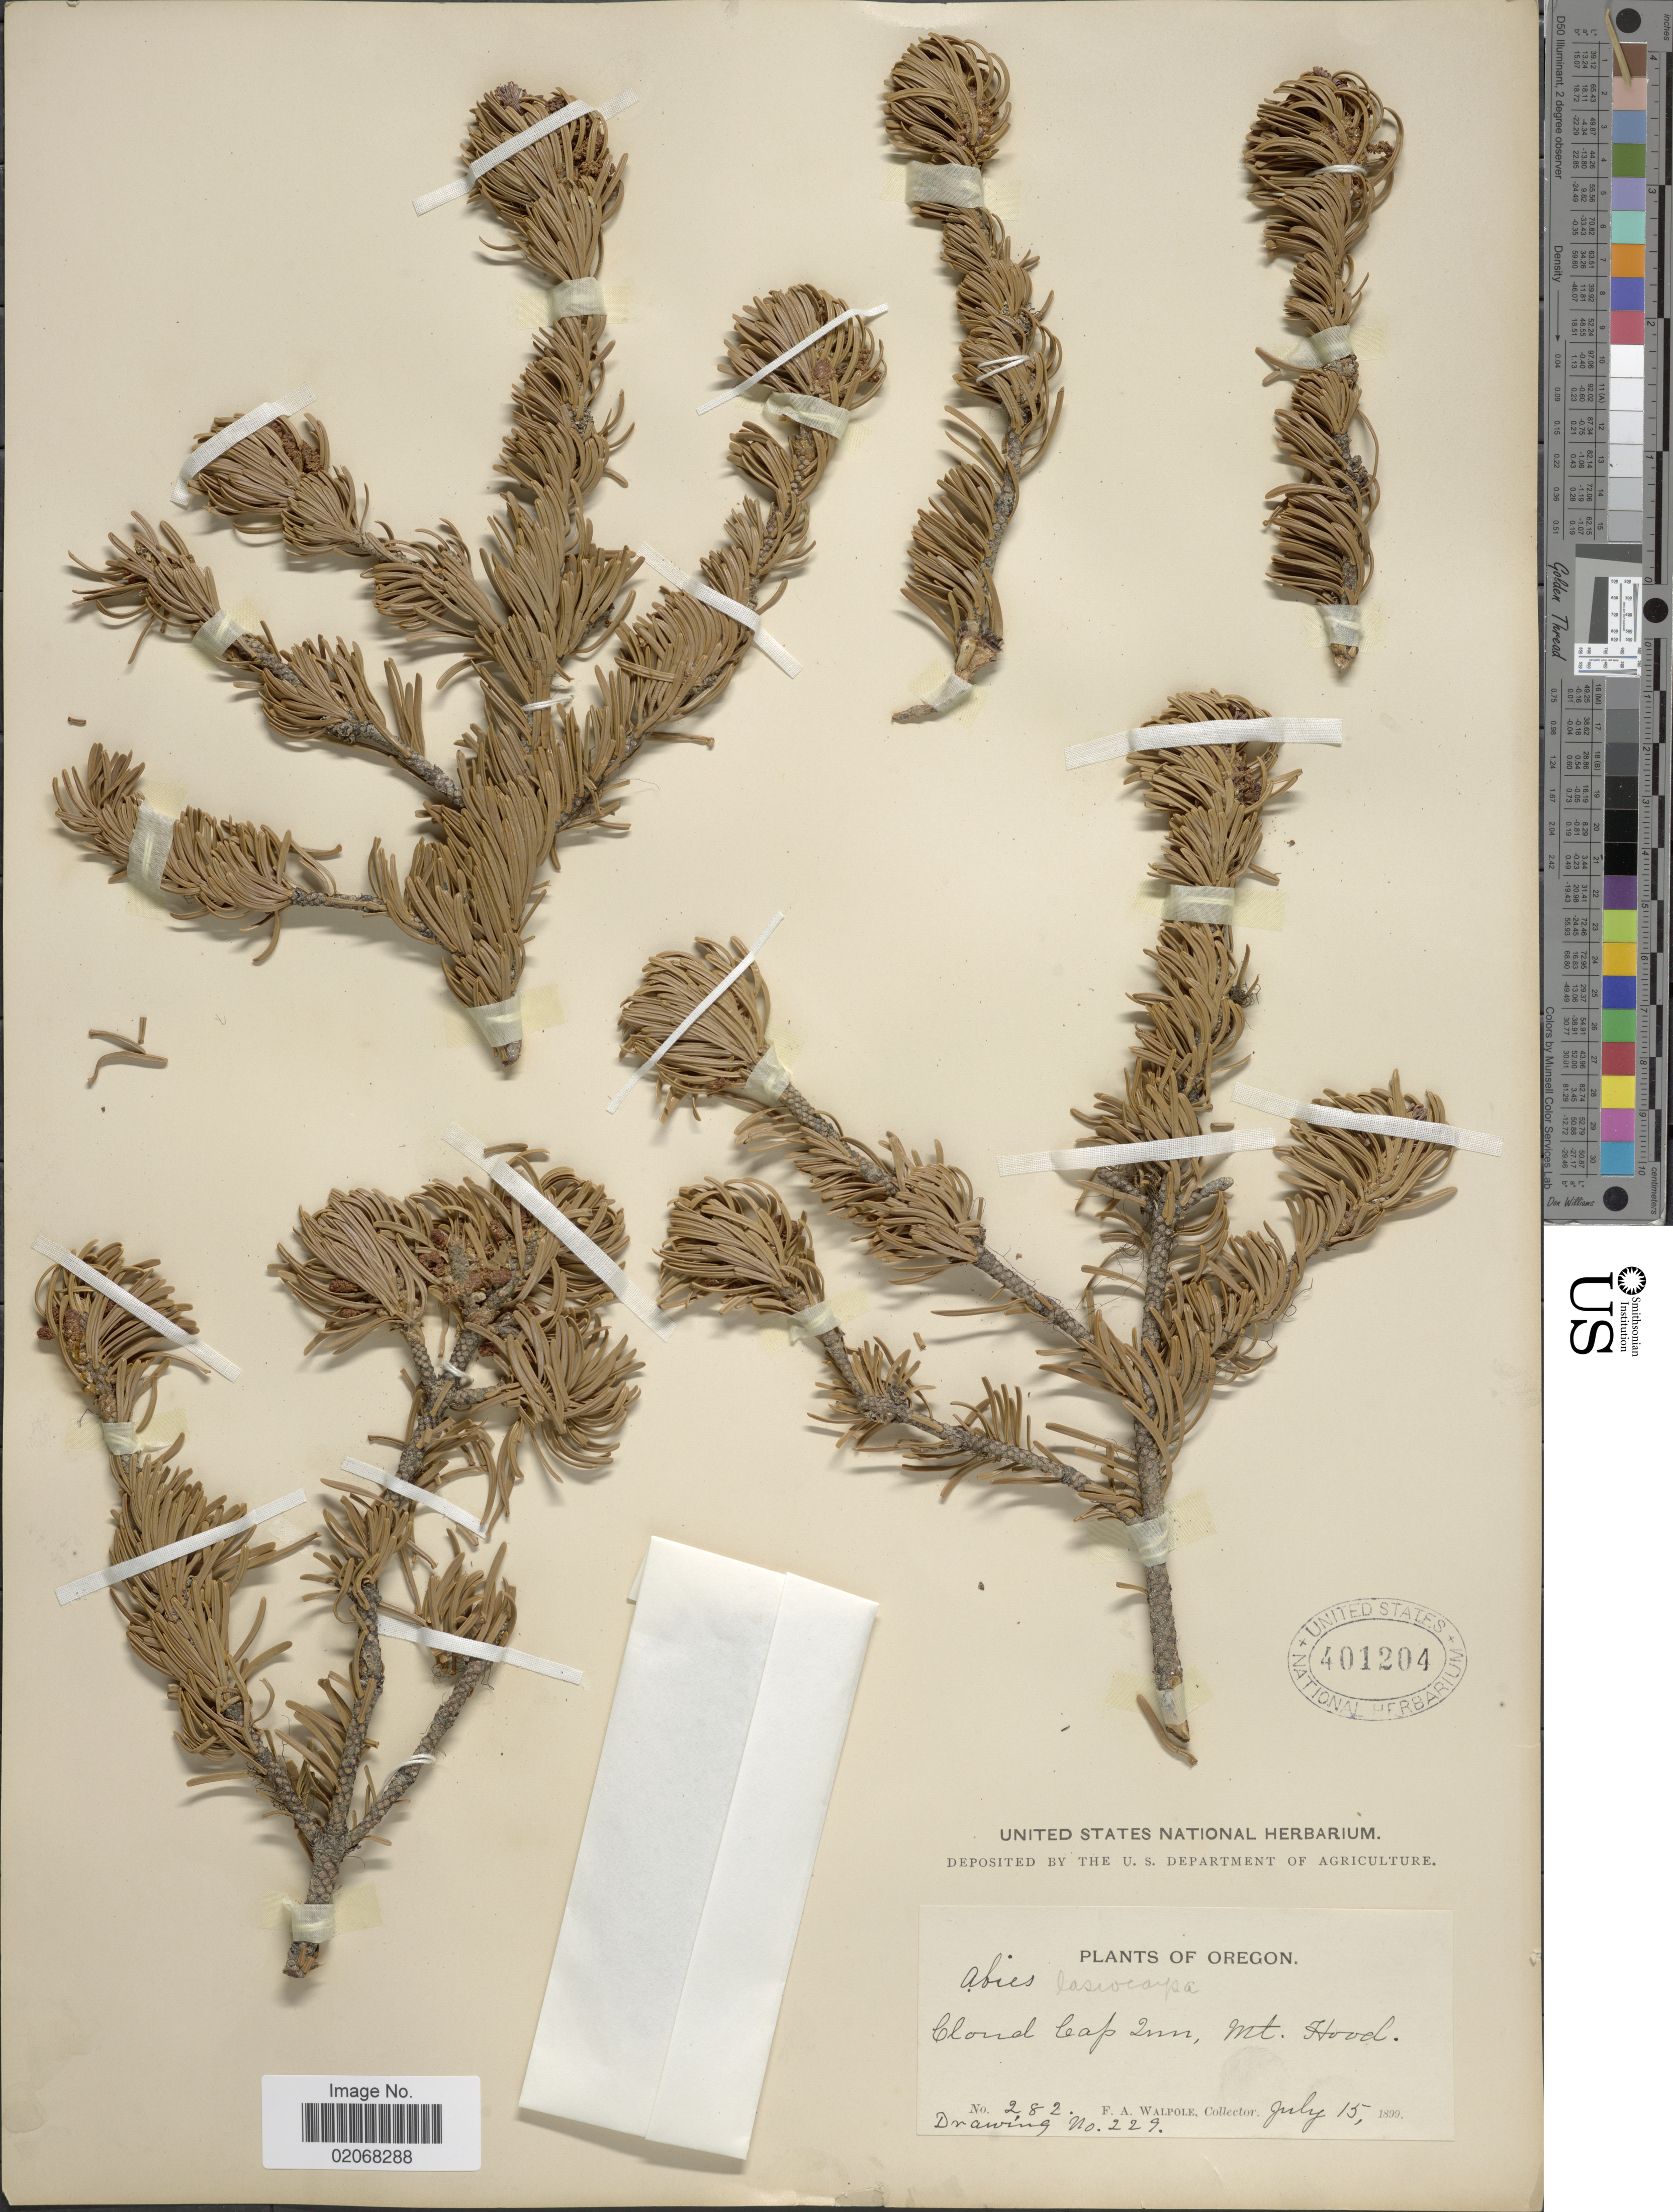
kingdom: Plantae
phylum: Tracheophyta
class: Pinopsida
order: Pinales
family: Pinaceae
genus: Abies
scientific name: Abies lasiocarpa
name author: (Hook.) Nutt.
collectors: F. Walpole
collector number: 282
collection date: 1899-07-15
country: United States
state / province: Oregon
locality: Cloud Cap Inn, Mt Hood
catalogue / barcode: US 401204